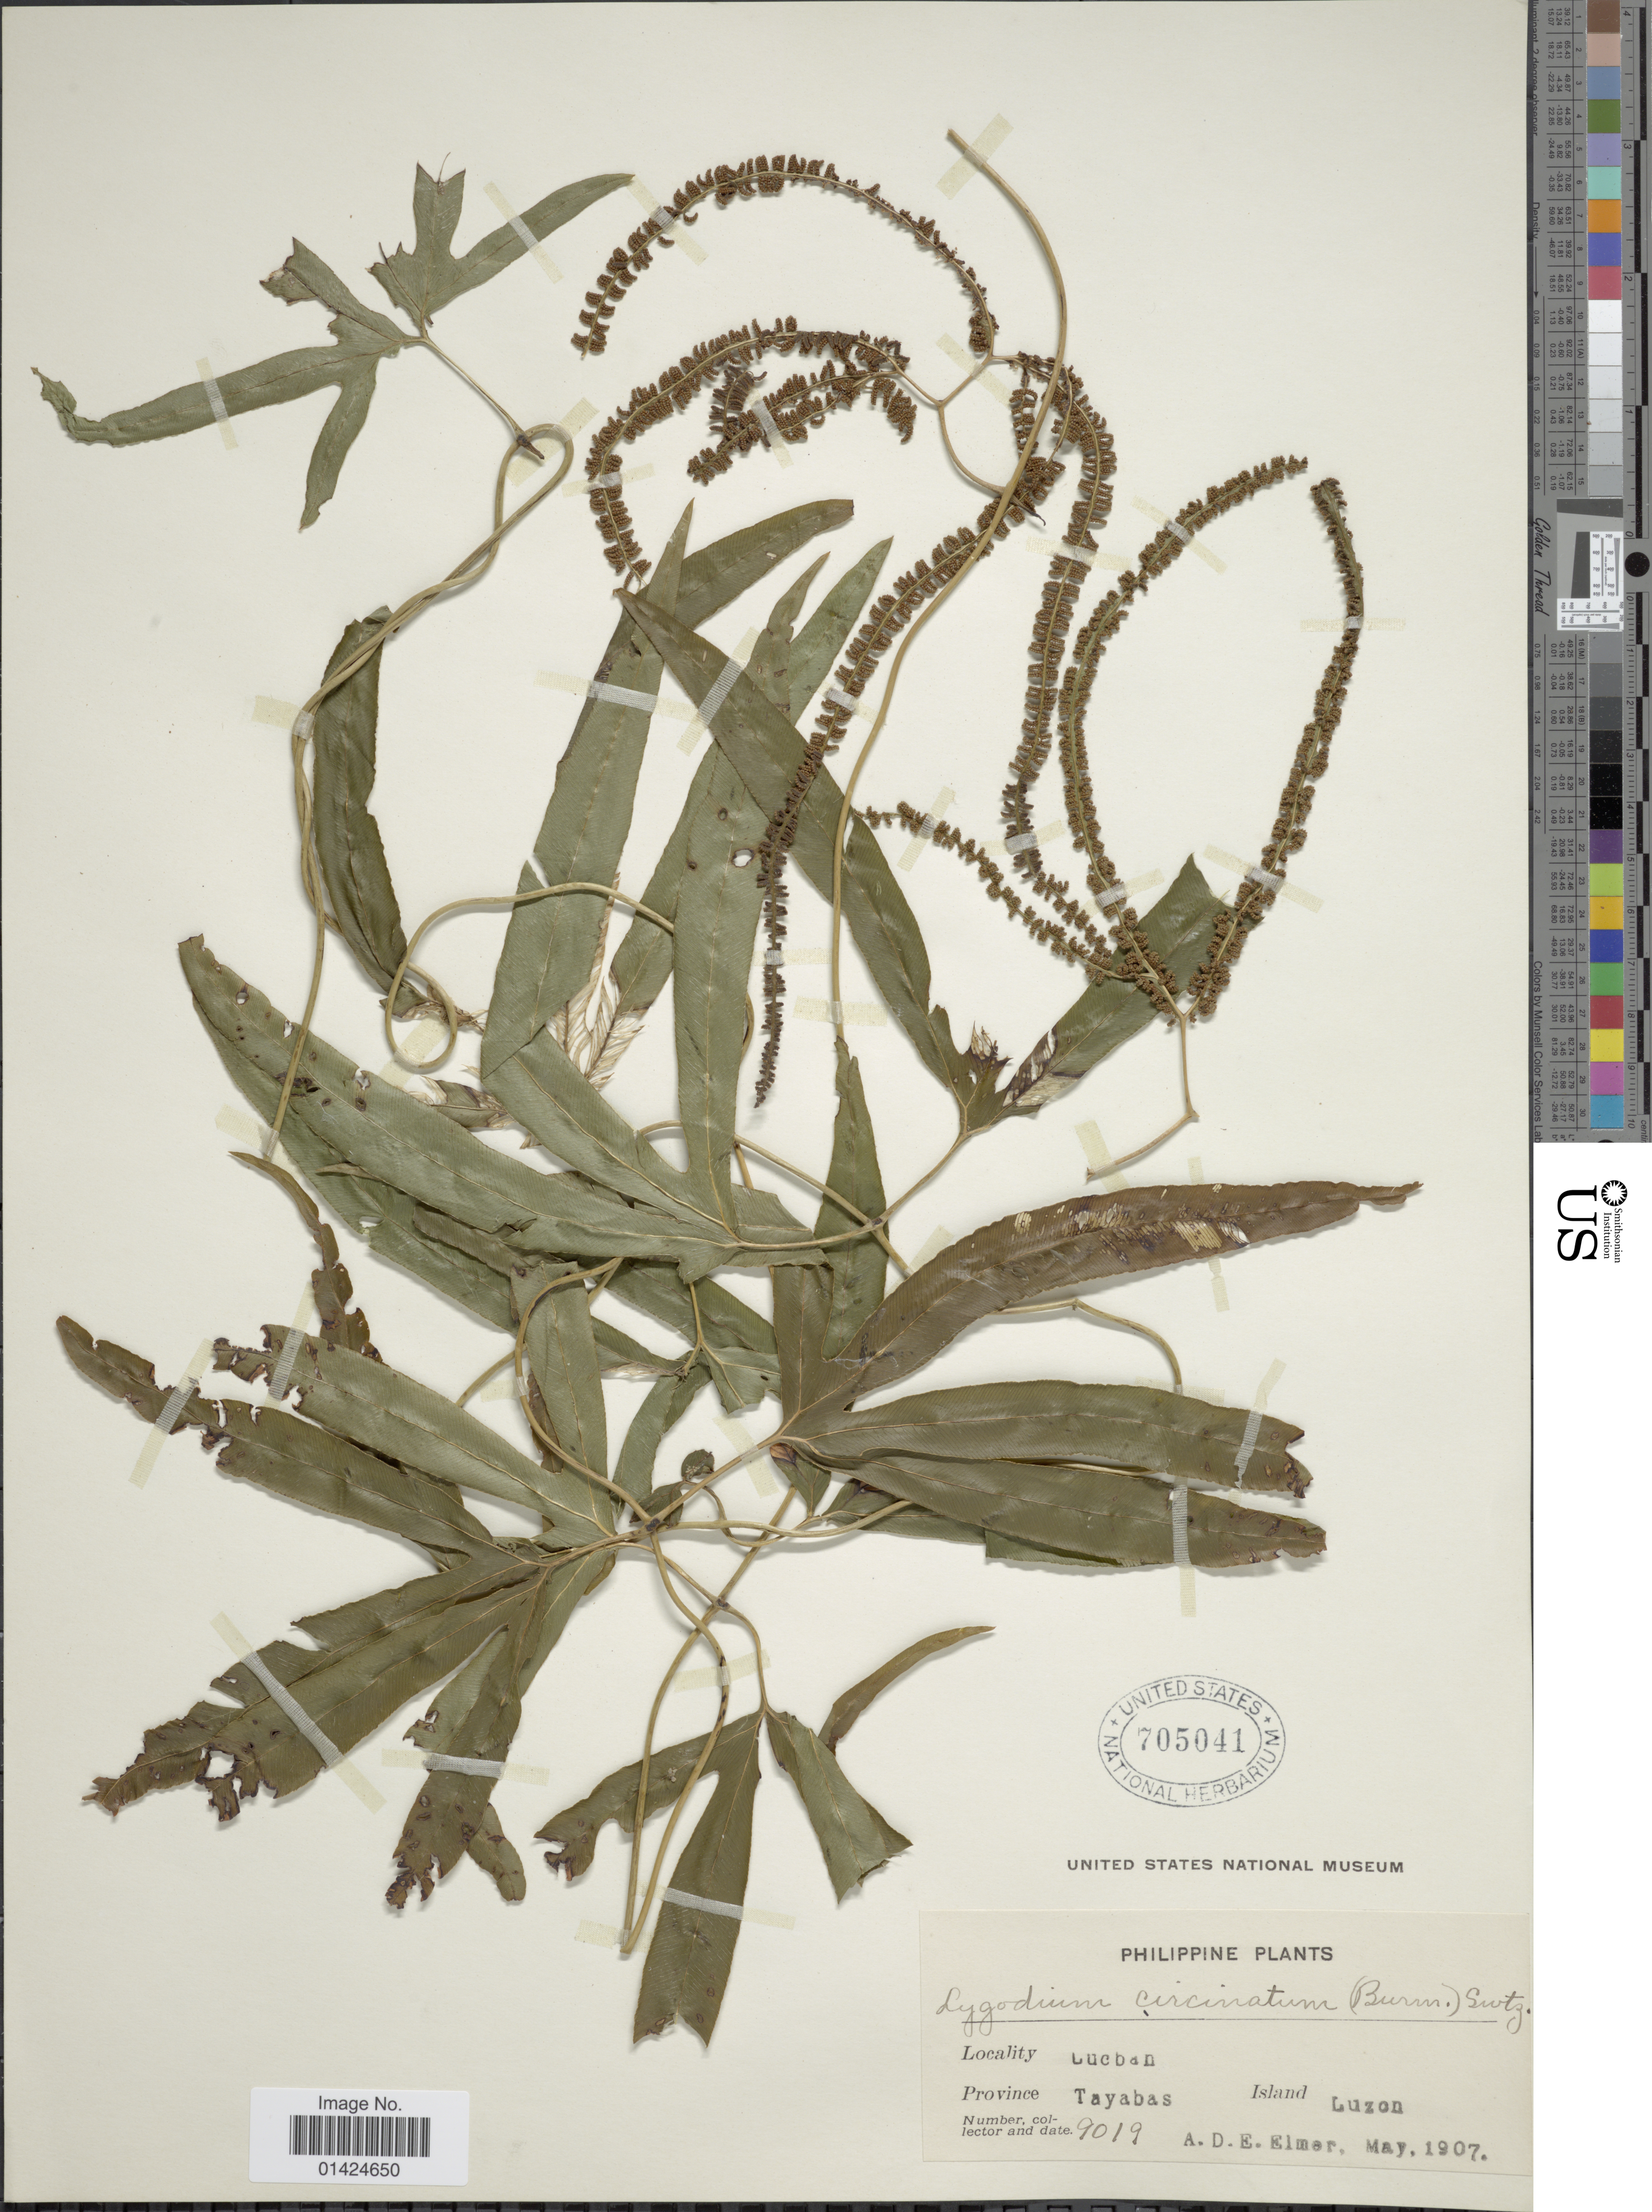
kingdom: Plantae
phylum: Tracheophyta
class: Polypodiopsida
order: Schizaeales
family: Lygodiaceae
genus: Lygodium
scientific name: Lygodium circinnatum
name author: (Burm. f.) Sw.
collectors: A. D. E. Elmer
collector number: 9019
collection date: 1907-05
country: Philippines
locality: Lucban, Province Tayabas. Island Luzon.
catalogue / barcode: US 705041